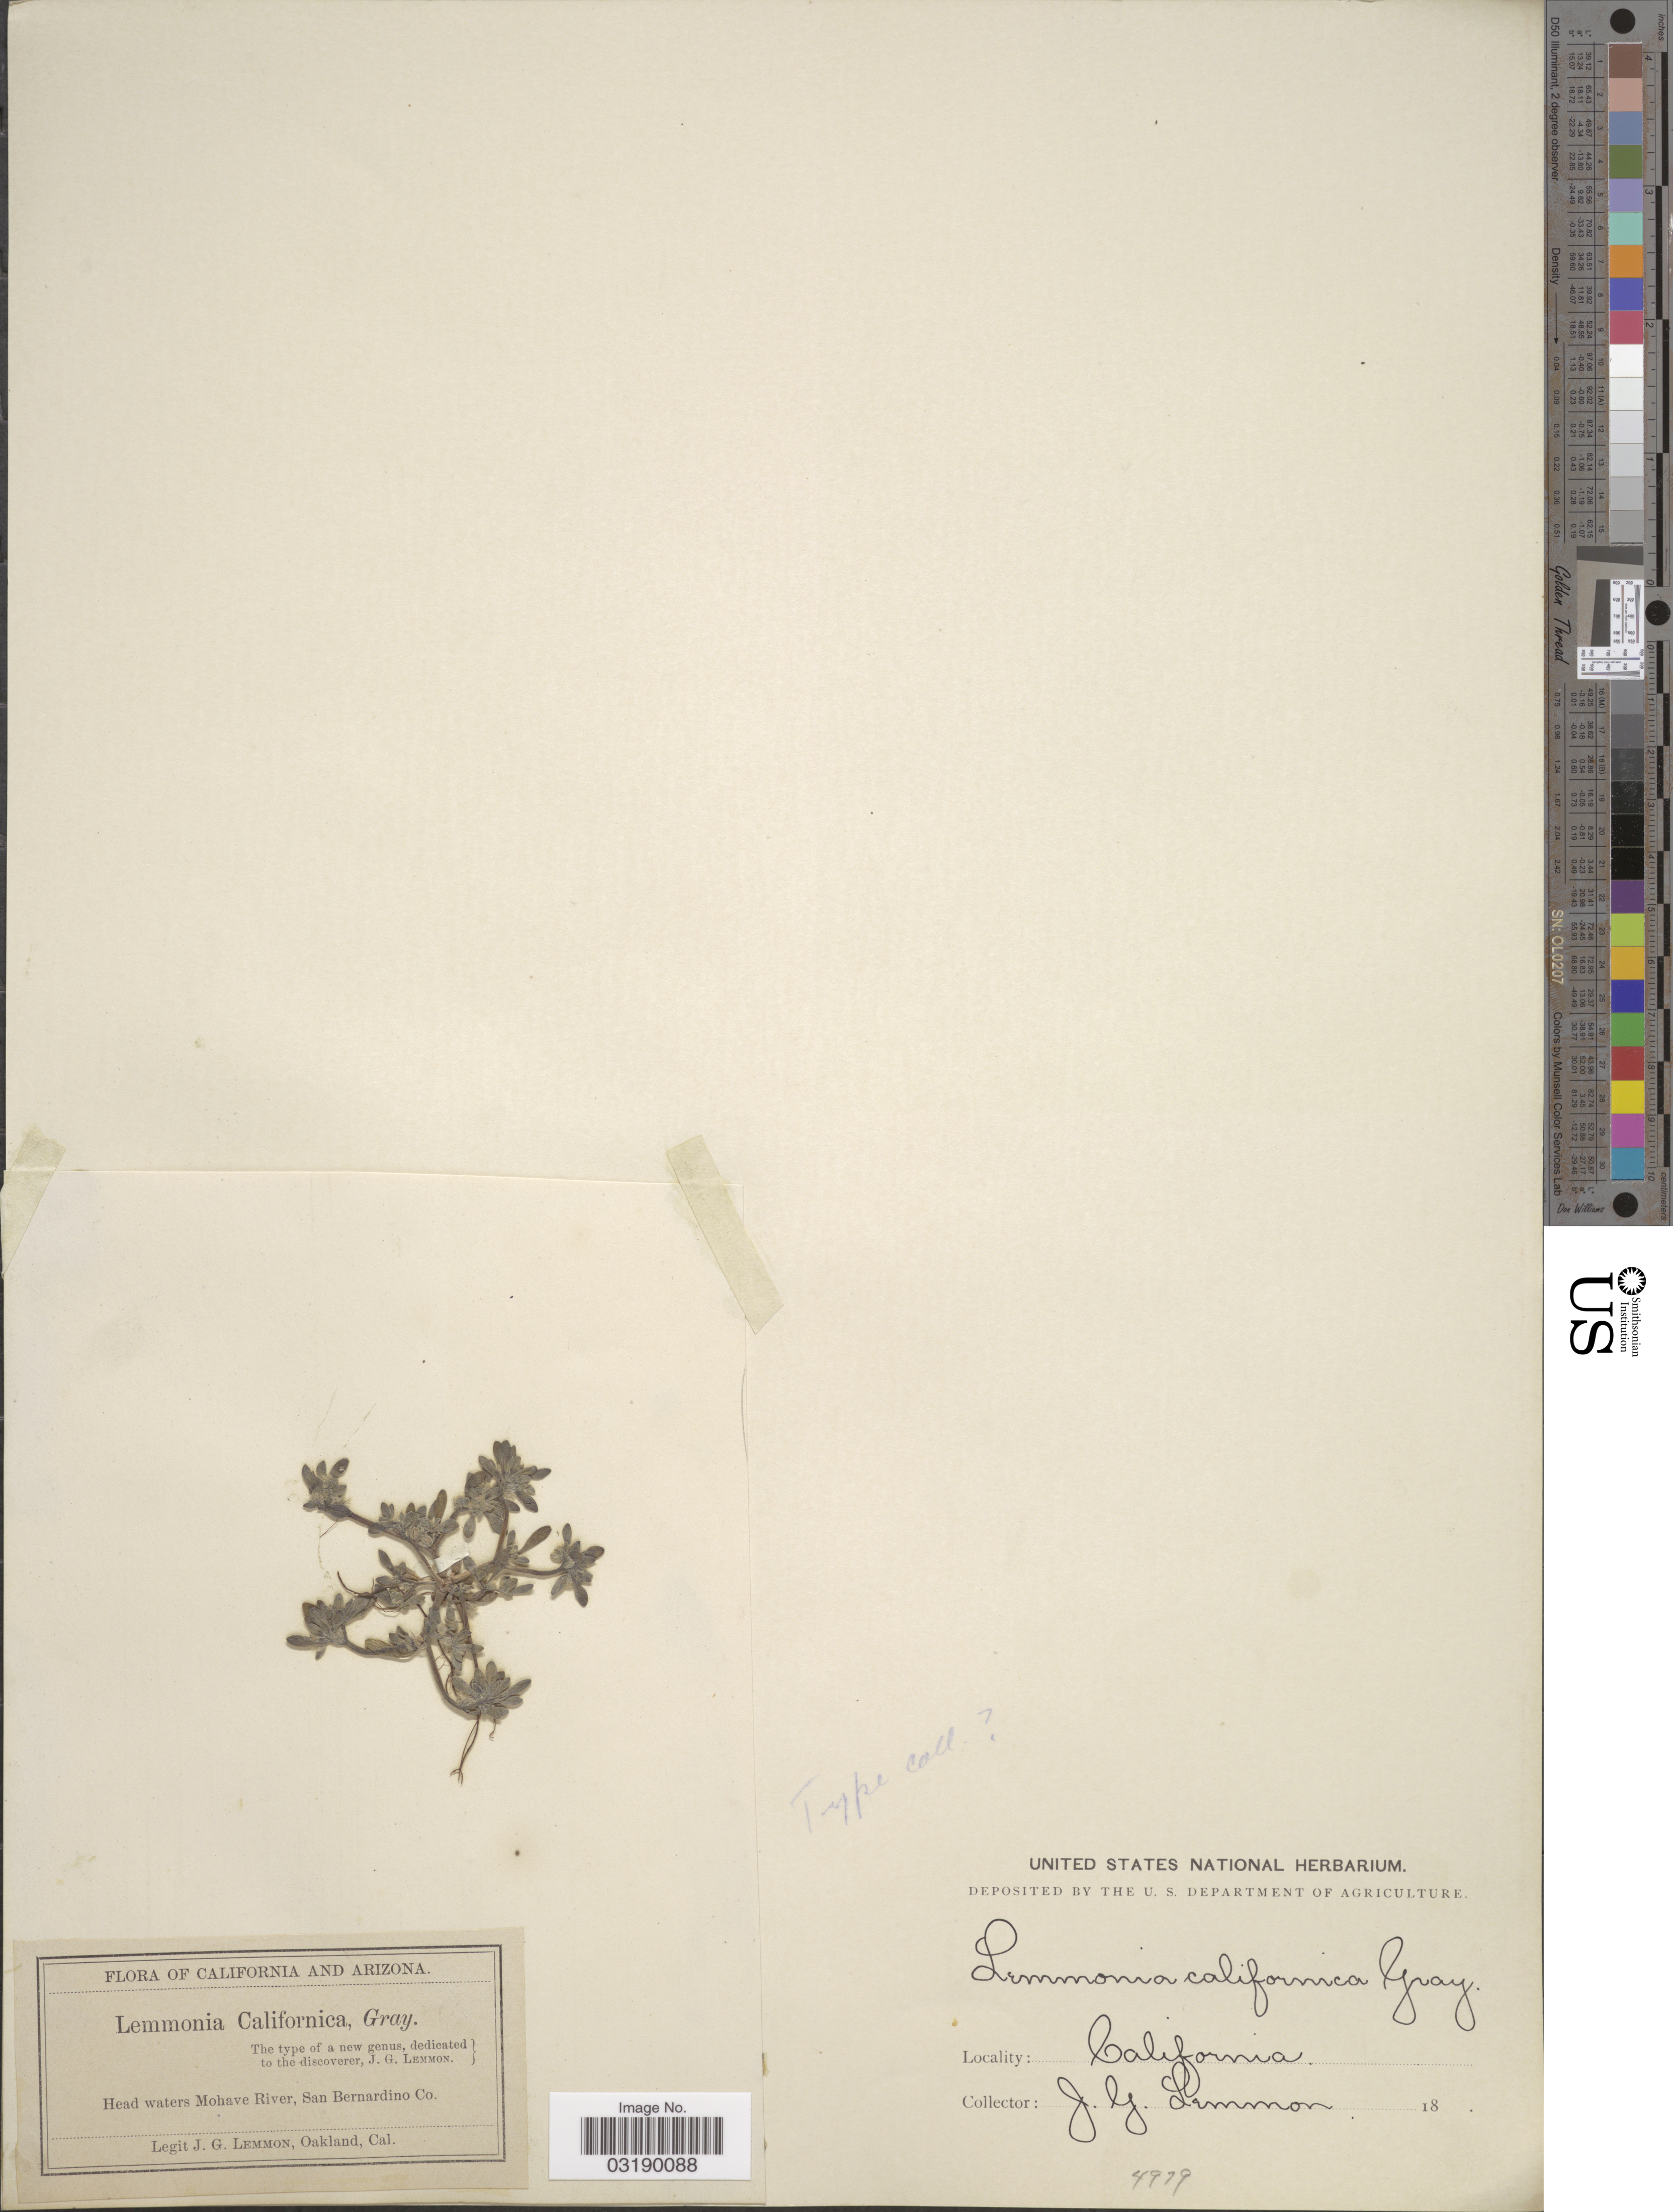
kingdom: Plantae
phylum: Tracheophyta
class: Magnoliopsida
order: Boraginales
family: Namaceae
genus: Nama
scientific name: Nama californica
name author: (A. Gray) J.D. Bacon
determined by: Strong, Mark T., (BOT), Smithsonian Institution - National Museum of Natural History (UNITED STATES)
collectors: J. Lemmon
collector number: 4919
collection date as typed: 18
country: United States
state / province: California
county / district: San Bernardino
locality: California and Nevada. Head waters Mohave River, San Bernardino Co.